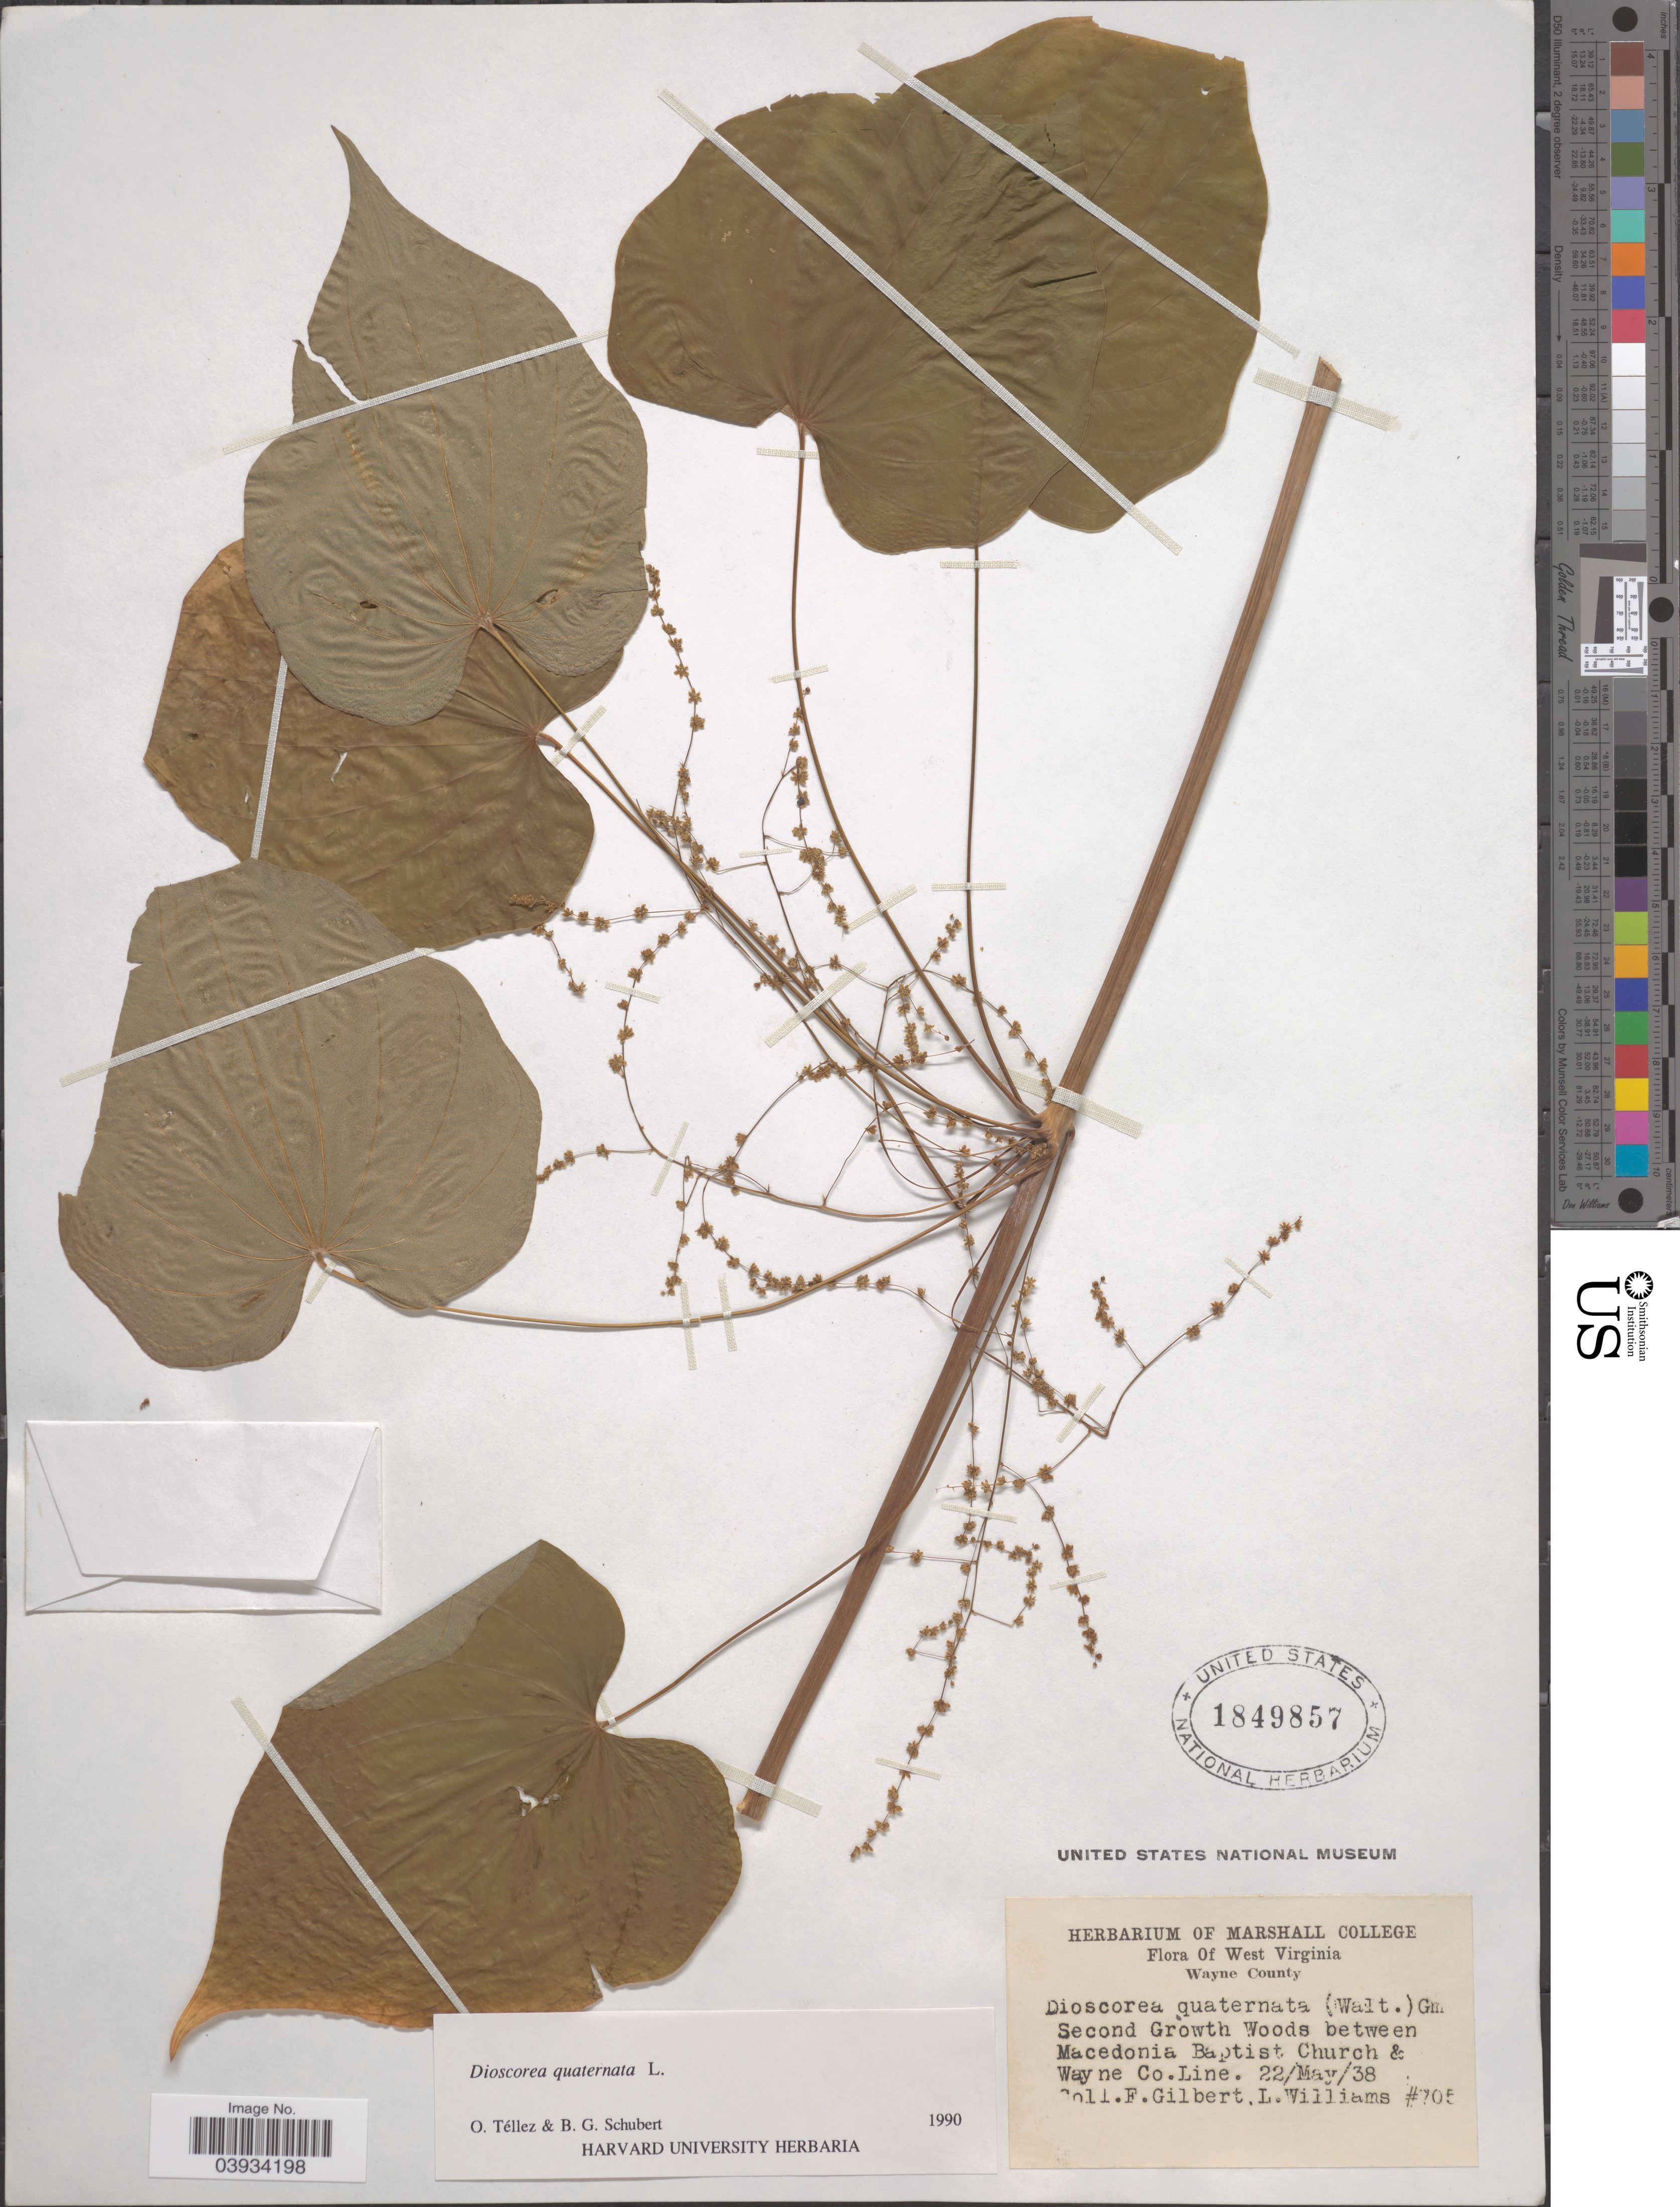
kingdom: Plantae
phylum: Tracheophyta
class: Liliopsida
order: Dioscoreales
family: Dioscoreaceae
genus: Dioscorea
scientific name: Dioscorea villosa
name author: L.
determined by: Strong, M. T., (US), Smithsonian Institution - National Museum of Natural History (UNITED STATES)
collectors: F. A. Gilbert & L. Williams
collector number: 705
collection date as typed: Transcribed d/m/y: 22/5/38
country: United States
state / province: West Virginia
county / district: Wayne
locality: Between Macedonia Baptist Church & Wayne Co. Line.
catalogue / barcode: US 1849857